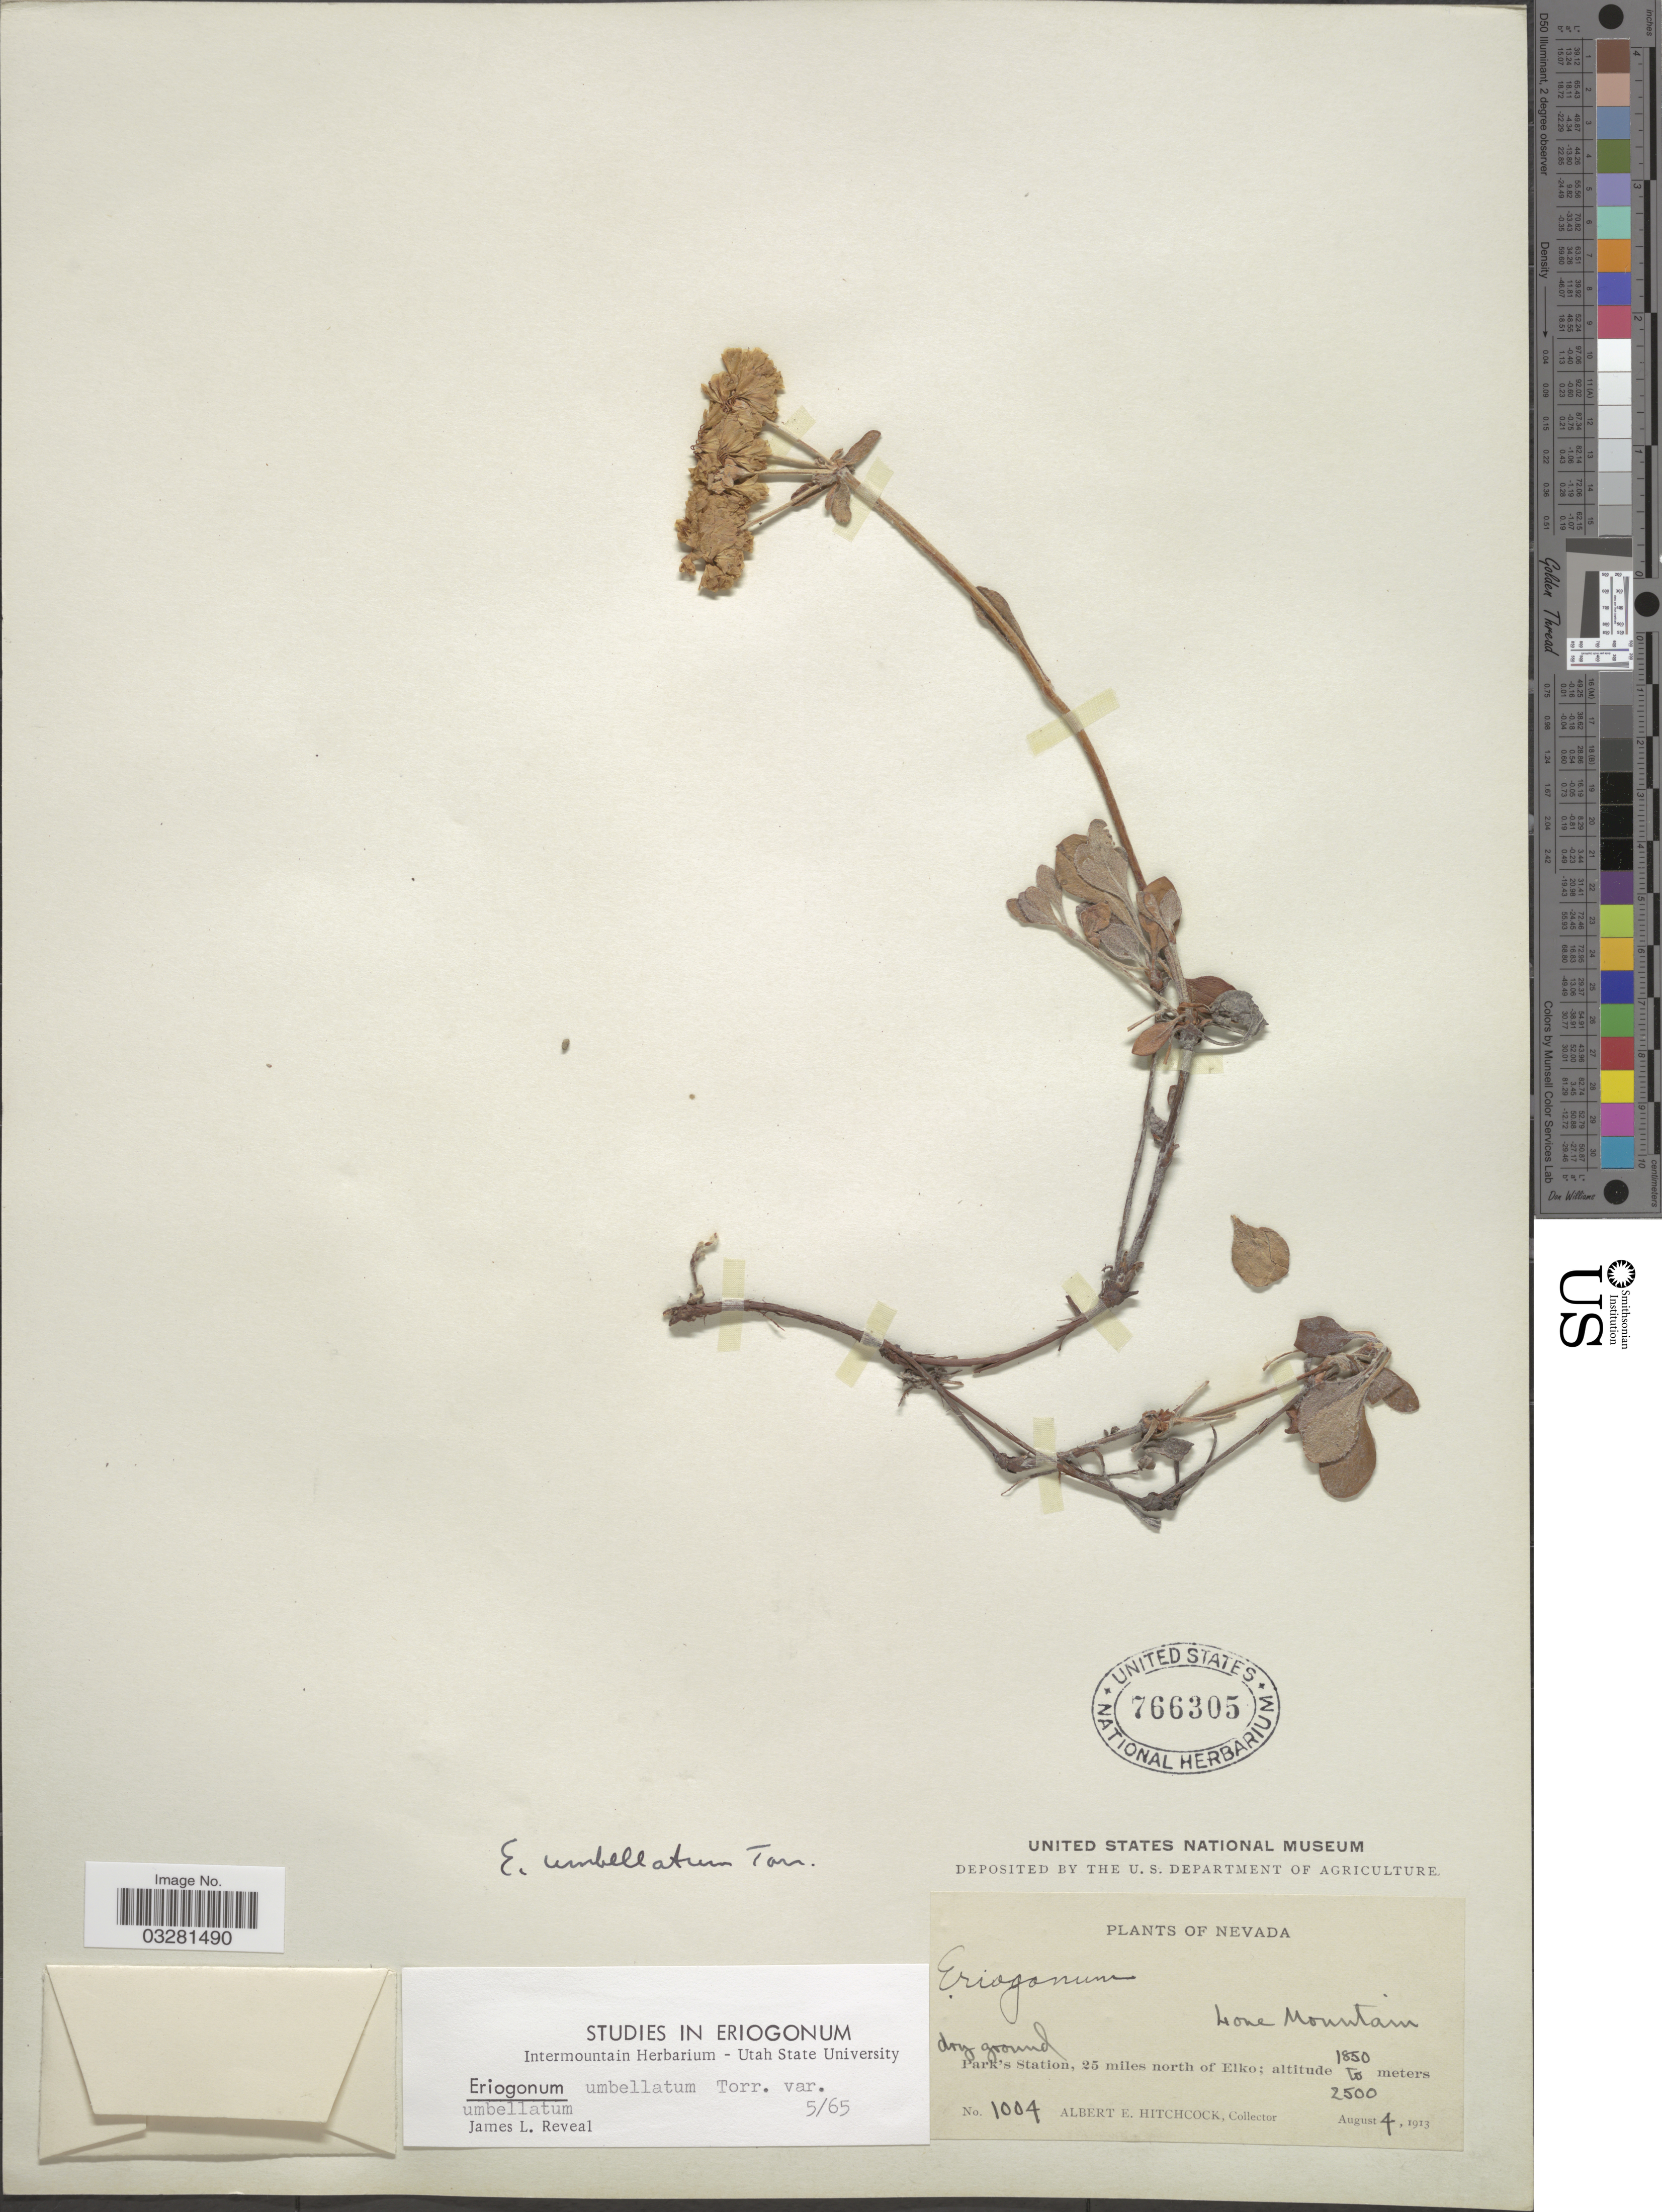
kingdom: Plantae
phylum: Tracheophyta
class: Magnoliopsida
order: Caryophyllales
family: Polygonaceae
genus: Eriogonum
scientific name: Eriogonum umbellatum var. aridum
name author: (S.W. Greene) C.L. Hitchc.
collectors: A. Hitchcock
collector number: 1004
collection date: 1913-08-04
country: United States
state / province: Nevada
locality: Lone Mountain. Park's Station, 25 miles north of Elko.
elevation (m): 1850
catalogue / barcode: US 766305